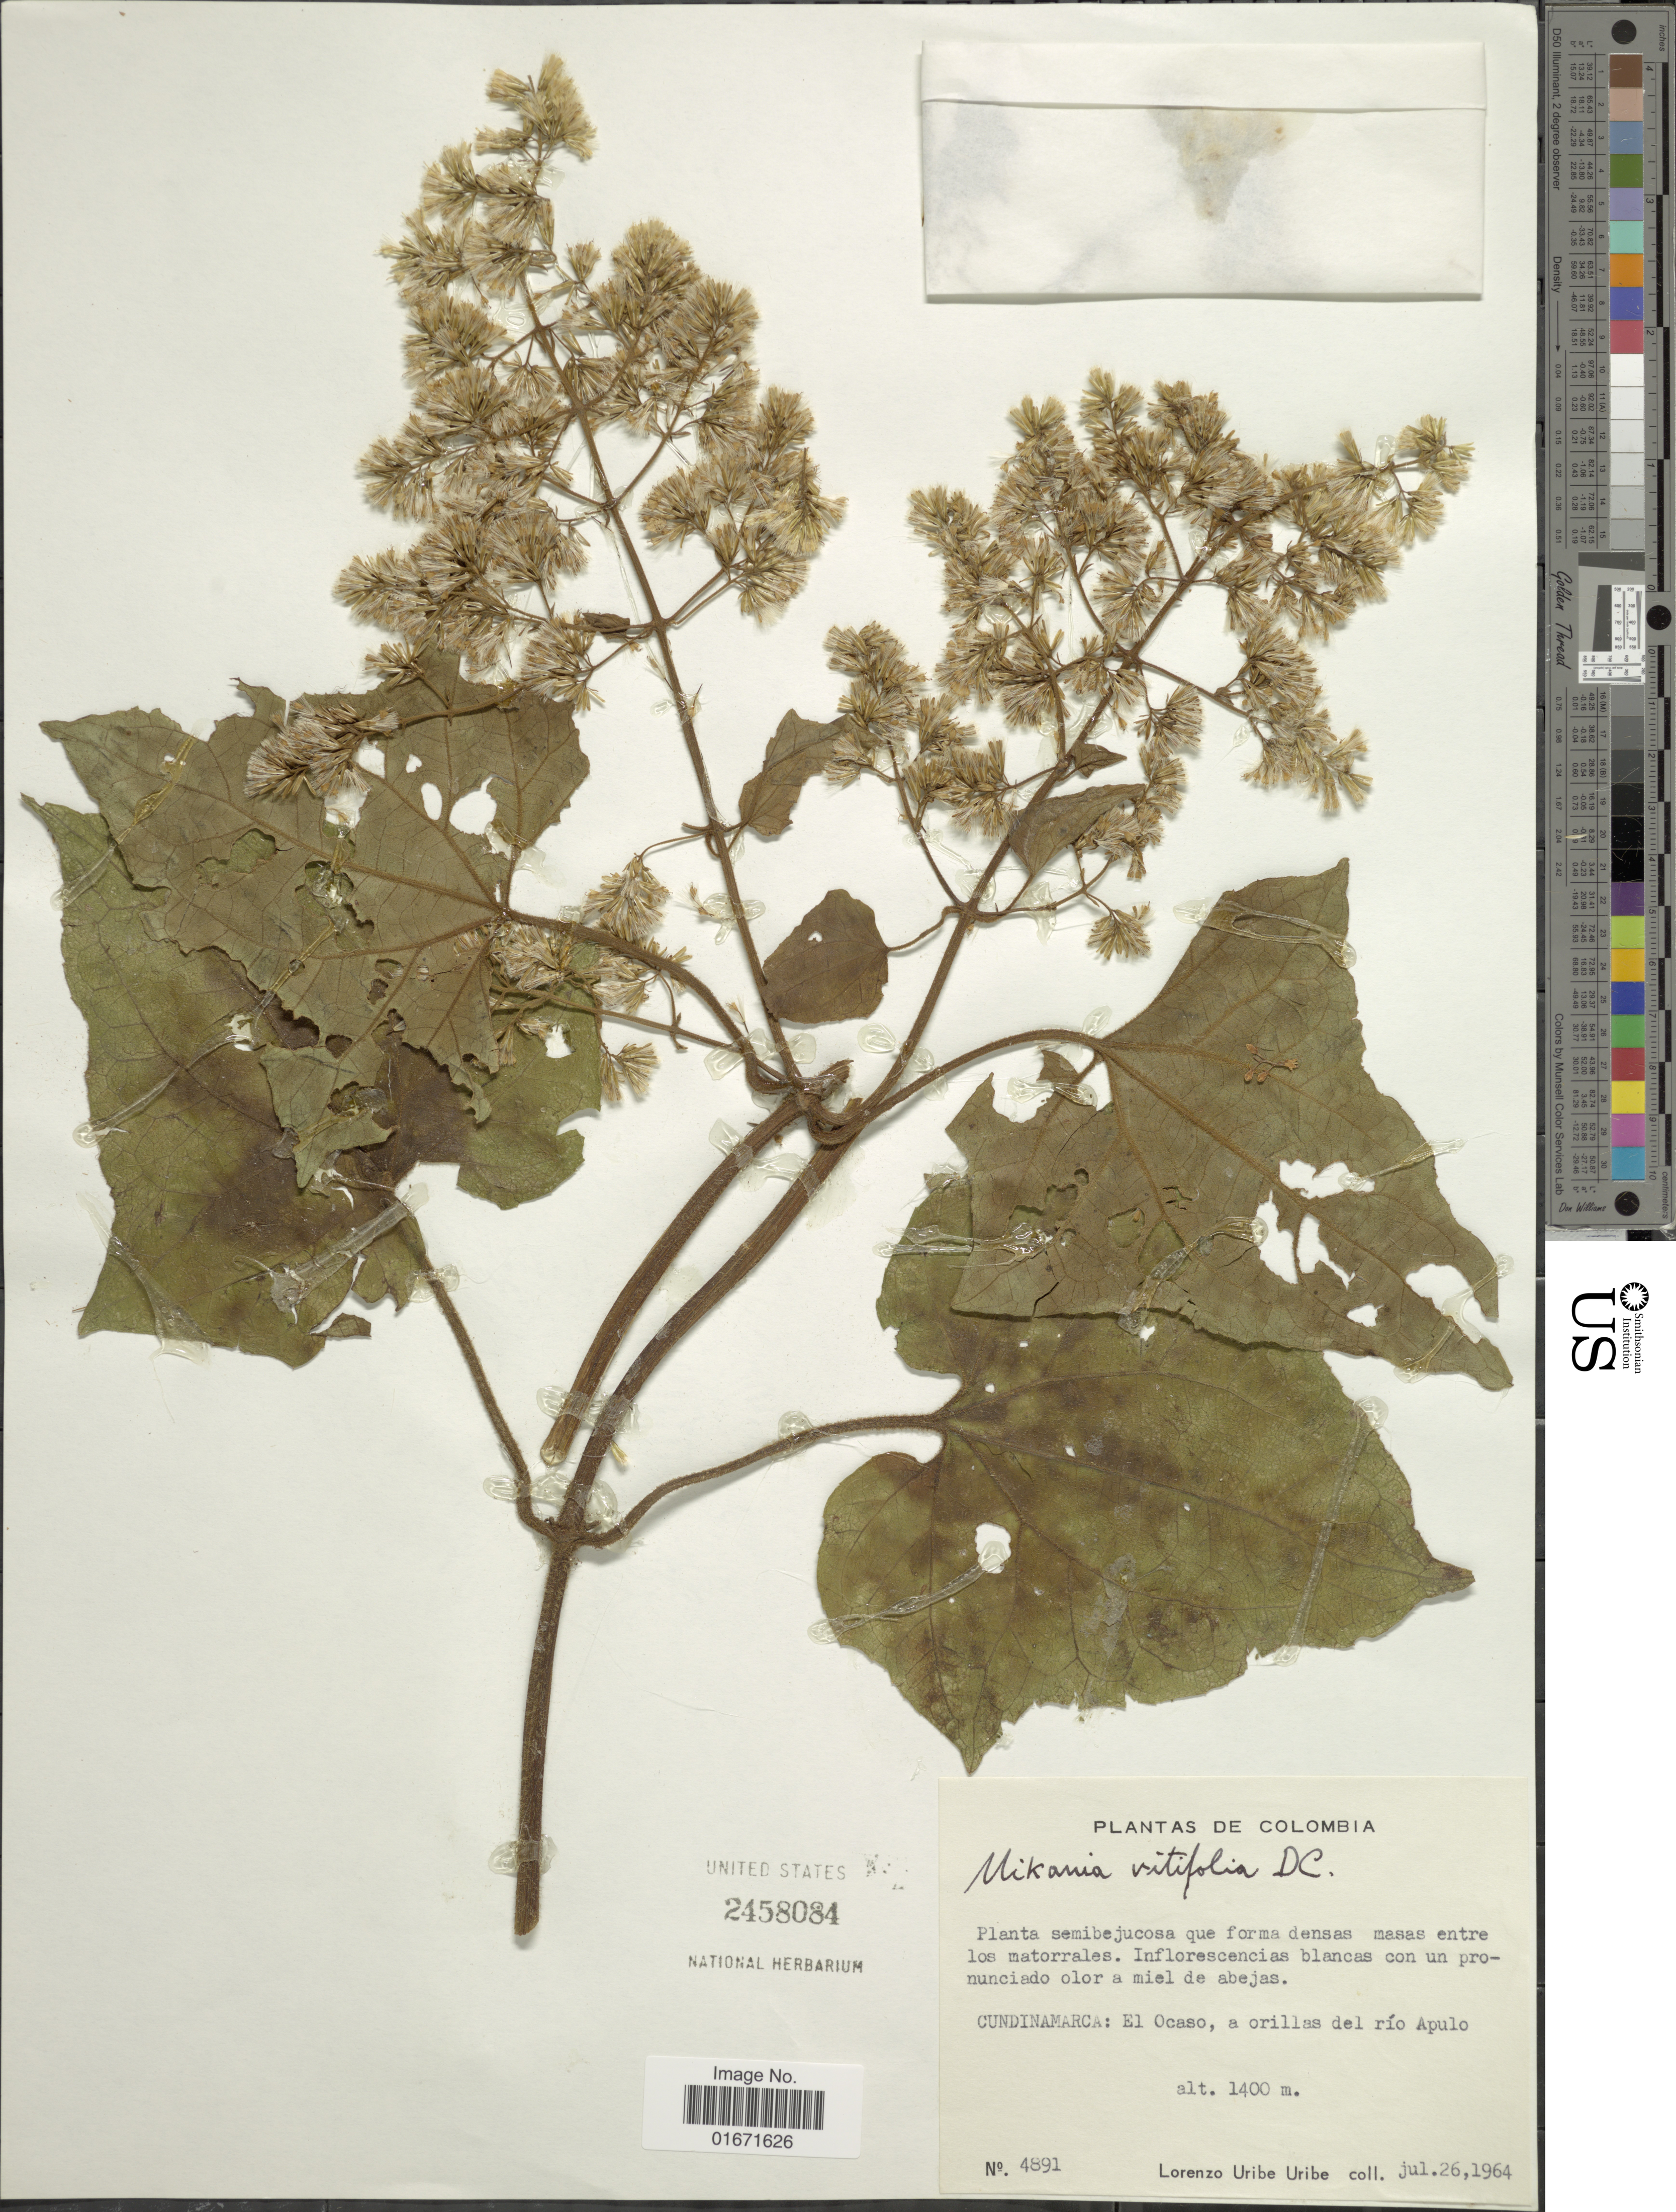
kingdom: Plantae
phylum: Tracheophyta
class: Magnoliopsida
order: Asterales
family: Asteraceae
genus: Mikania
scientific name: Mikania vitifolia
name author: DC.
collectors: L. Uribe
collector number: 4891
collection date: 1964-07-26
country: Colombia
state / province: Cundinamarca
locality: Cundinamarca: El Ocaso, a orillas del río Apulo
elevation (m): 1400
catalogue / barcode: US 2458084